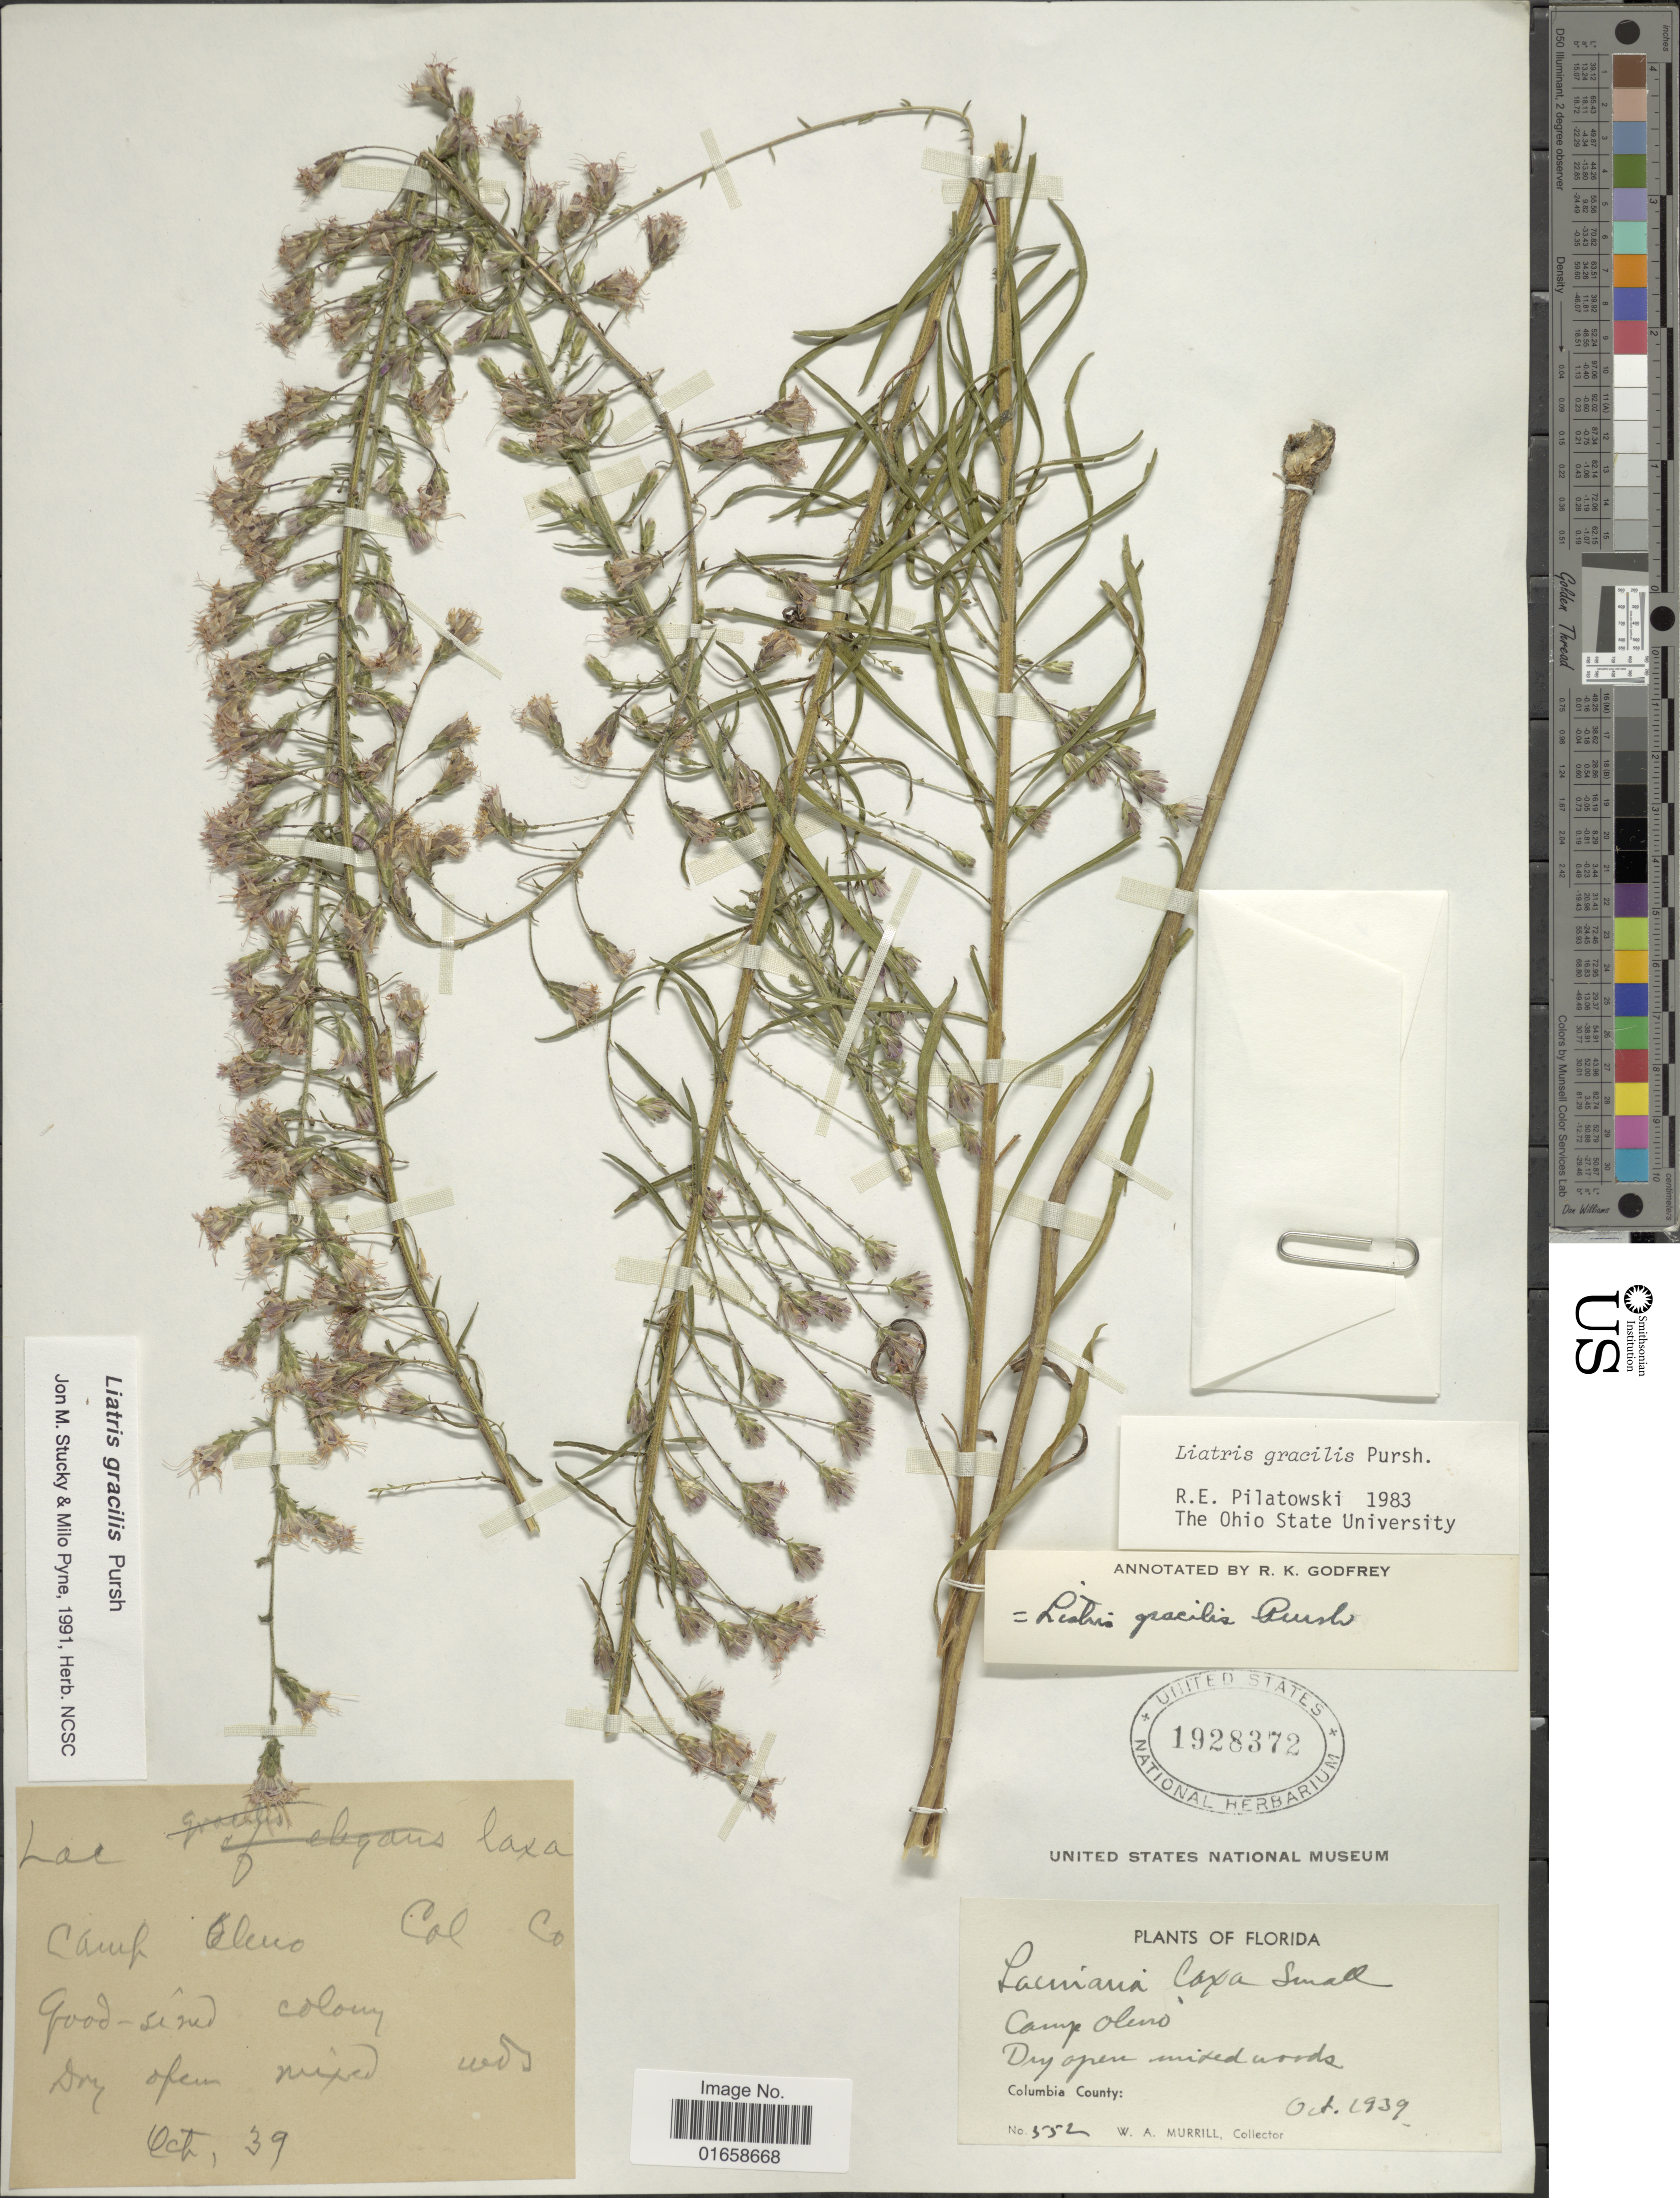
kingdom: Plantae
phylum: Tracheophyta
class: Magnoliopsida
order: Asterales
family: Asteraceae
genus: Liatris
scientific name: Liatris gracilis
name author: Pursh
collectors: W. A. Murrill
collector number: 552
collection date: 1939-10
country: United States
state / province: Florida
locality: Camp Olino, Dry Open mixed woods, Columbia County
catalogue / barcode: US 1928372